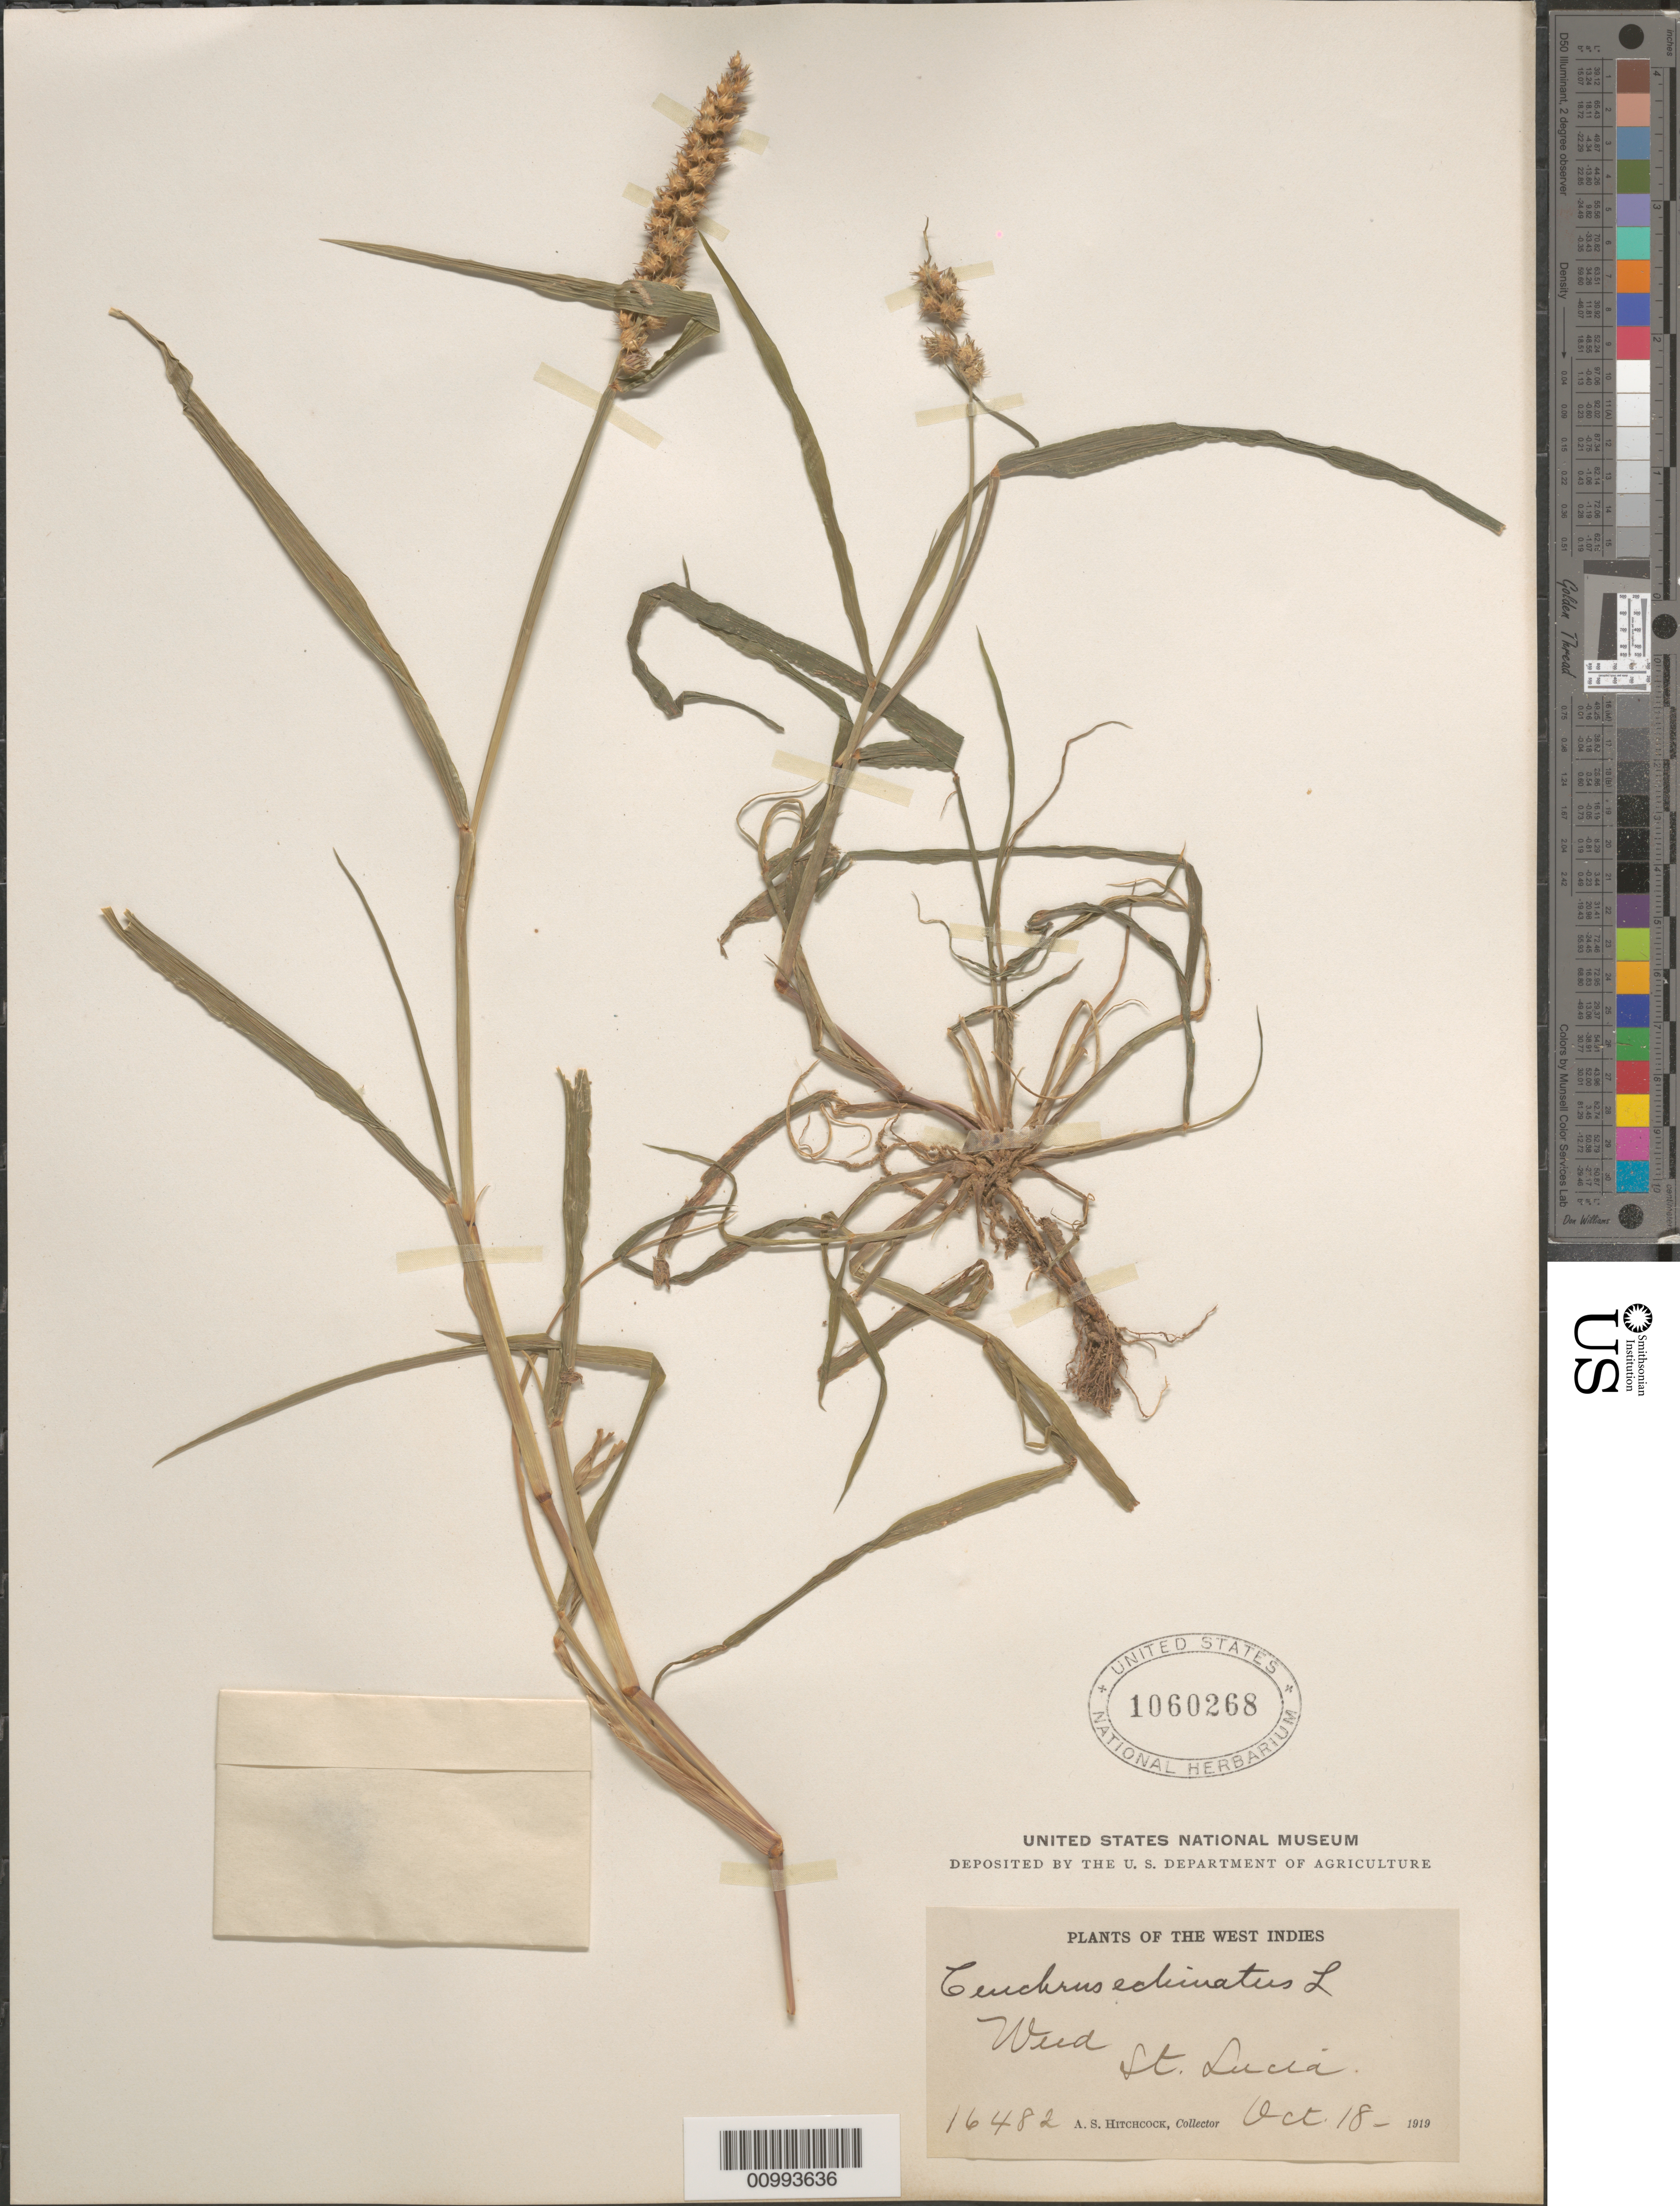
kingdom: Plantae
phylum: Tracheophyta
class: Liliopsida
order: Poales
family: Poaceae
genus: Cenchrus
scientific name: Cenchrus echinatus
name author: L.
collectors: A. S. Hitchcock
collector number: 16482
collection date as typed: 18 Oct 1919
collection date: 1919-10-18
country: St. Lucia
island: St. Lucia I.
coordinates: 0 N, 0 E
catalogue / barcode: US 1060268